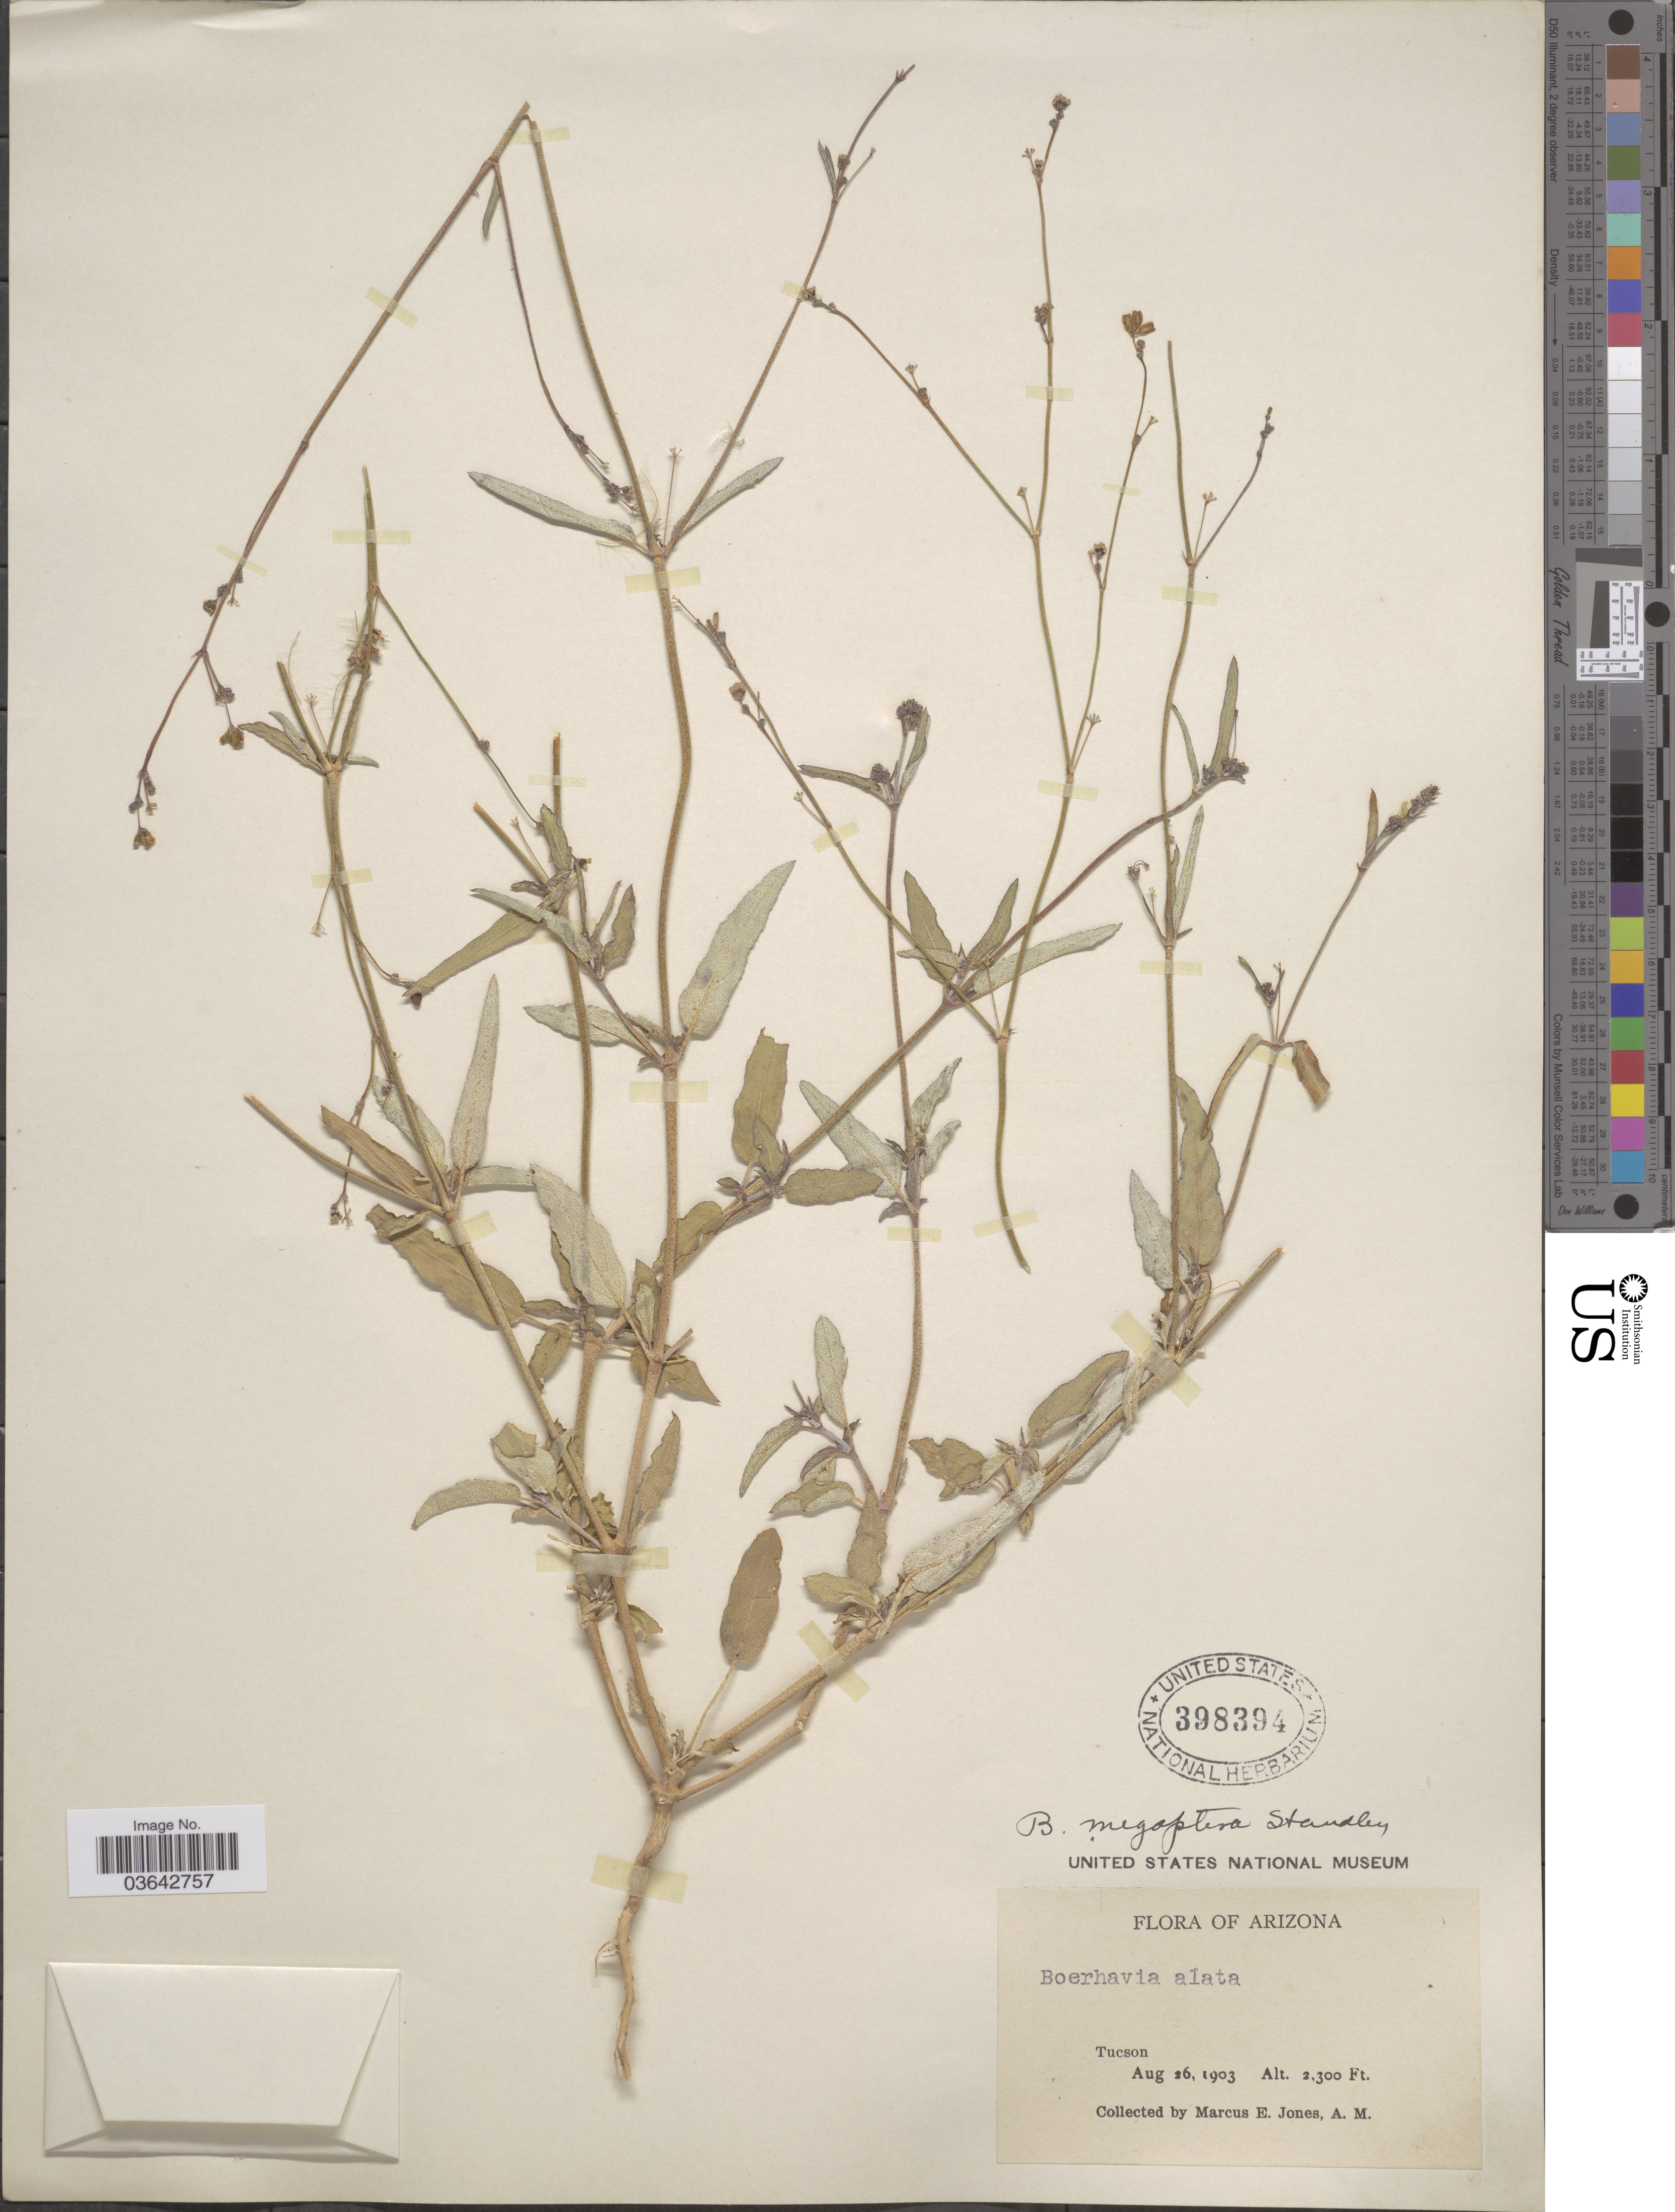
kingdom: Plantae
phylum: Tracheophyta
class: Magnoliopsida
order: Caryophyllales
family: Nyctaginaceae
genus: Boerhavia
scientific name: Boerhavia megaptera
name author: Standl.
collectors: M. E. Jones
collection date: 1903-08-26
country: United States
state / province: Arizona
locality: Tucson.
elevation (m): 701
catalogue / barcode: US 398394